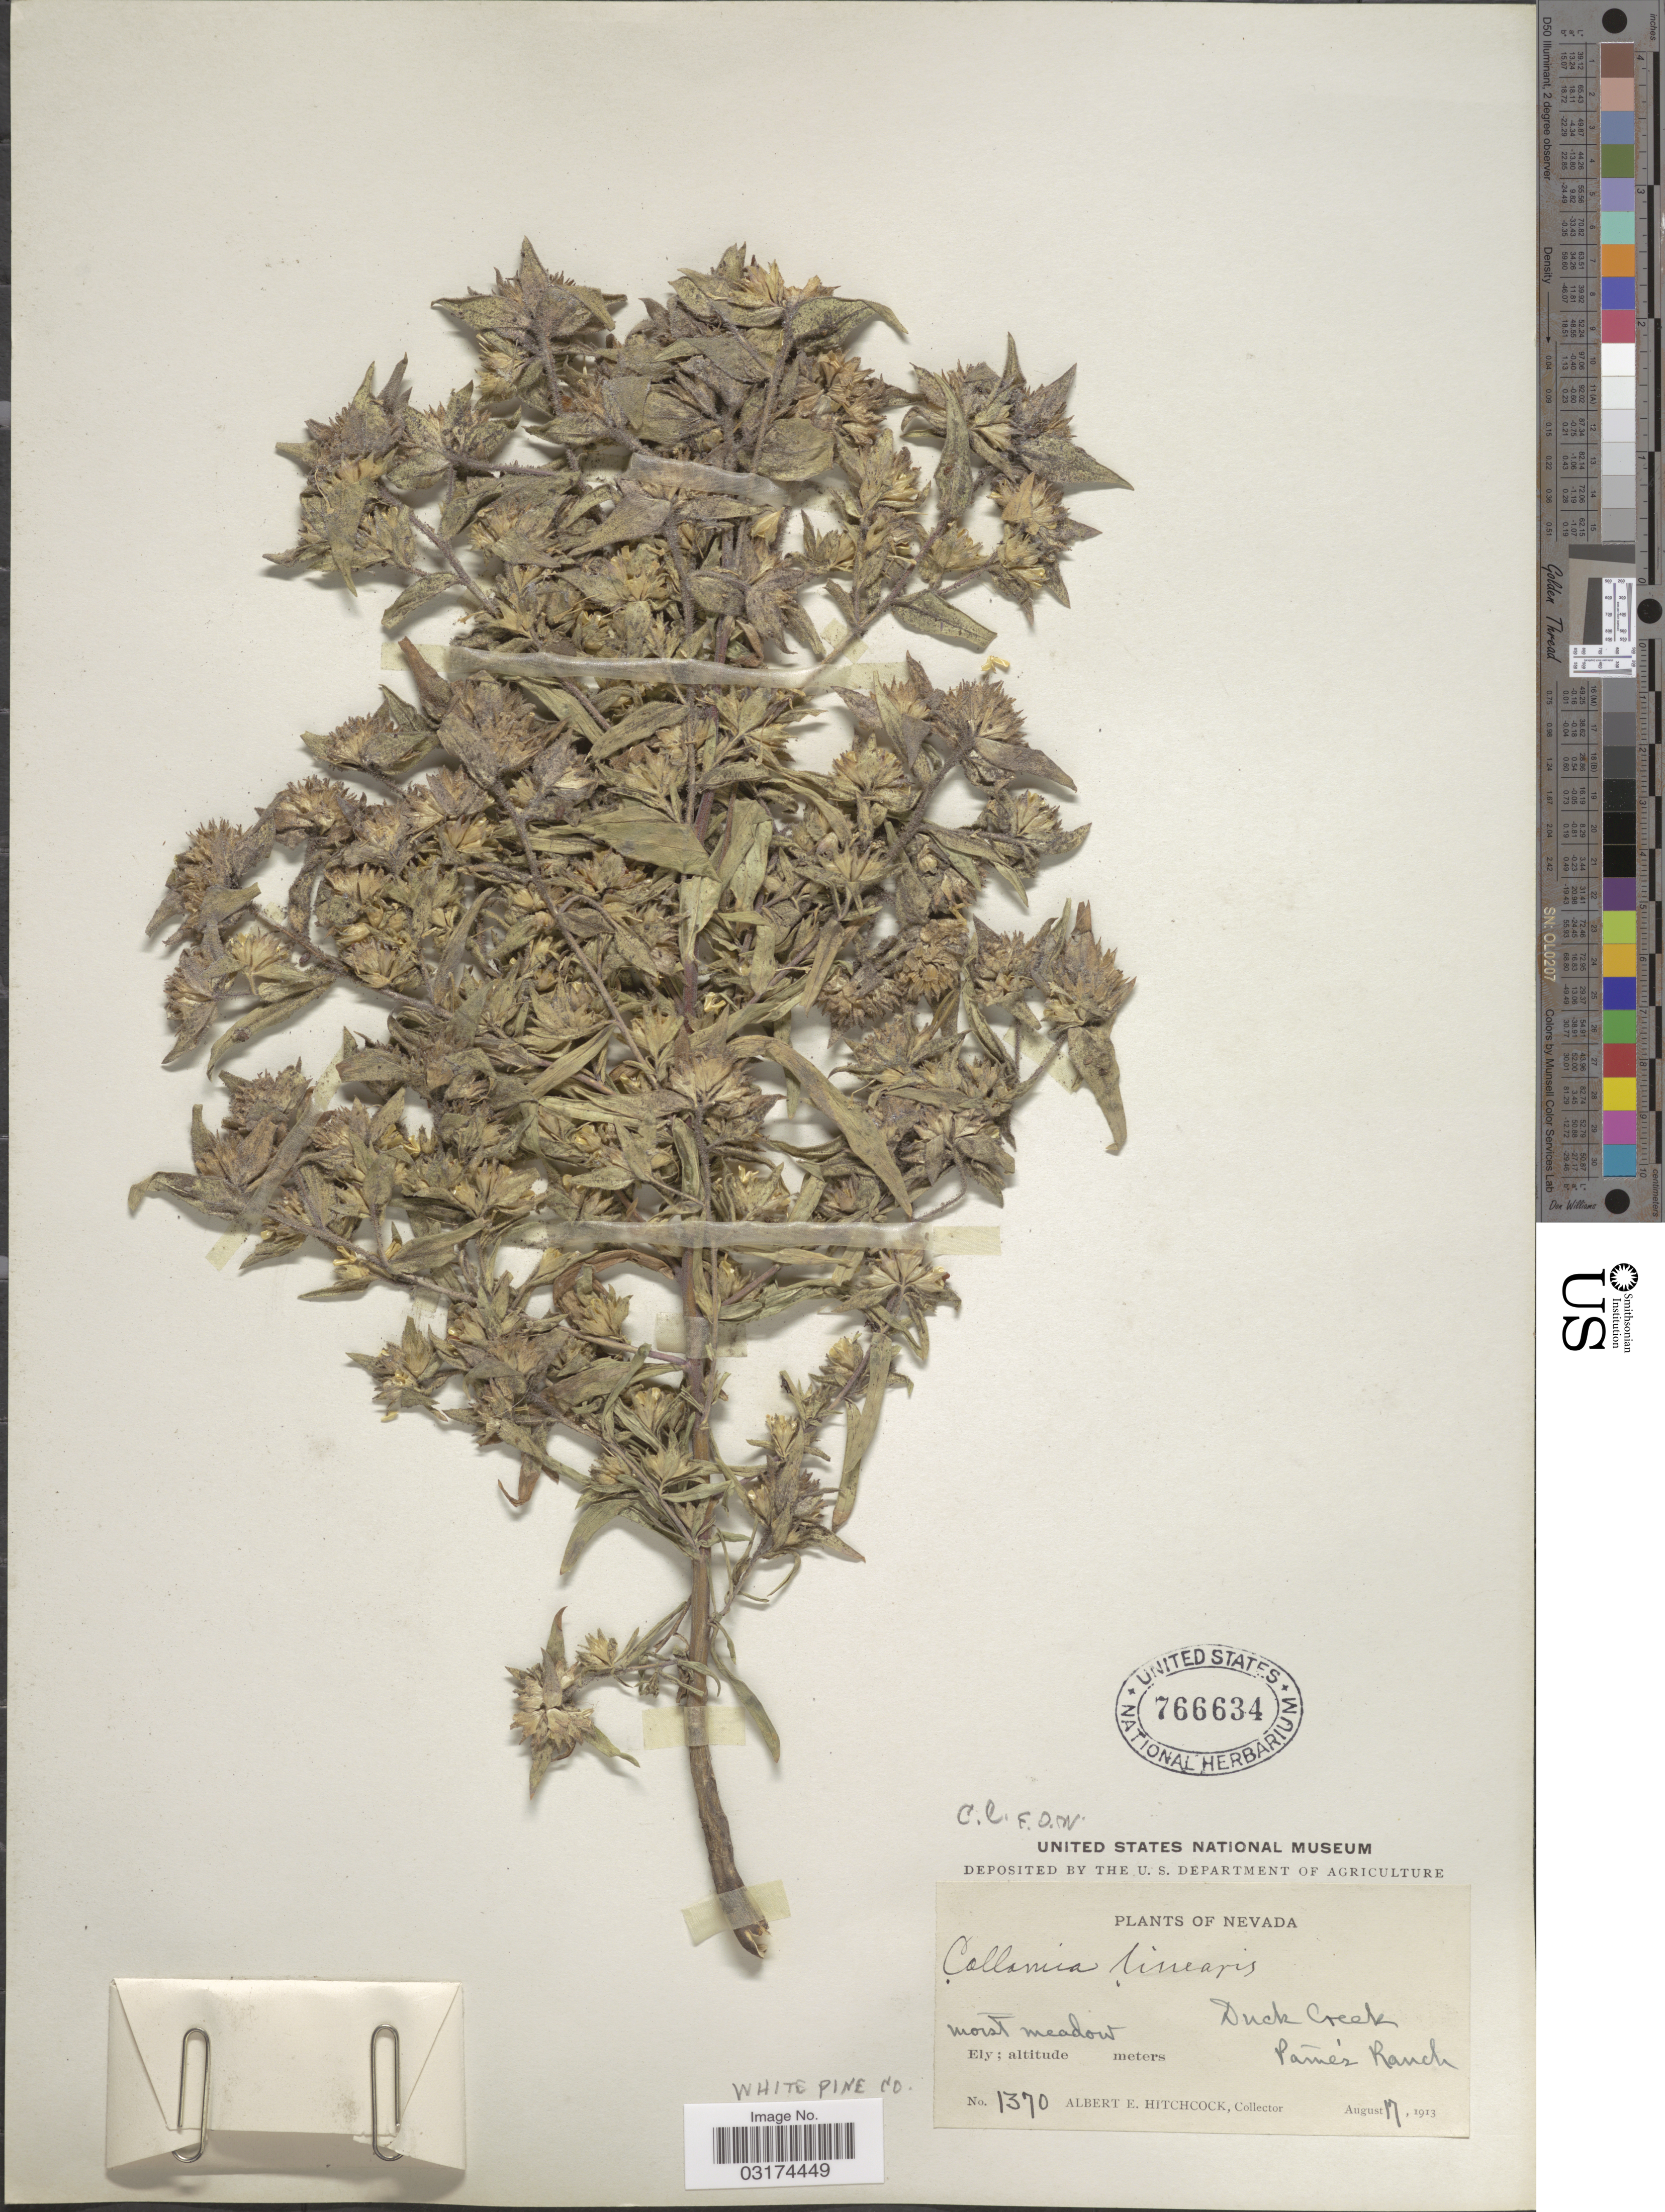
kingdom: Plantae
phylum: Tracheophyta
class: Magnoliopsida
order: Ericales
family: Polemoniaceae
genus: Collomia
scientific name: Collomia linearis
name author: Nutt.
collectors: A. Hitchcock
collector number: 1370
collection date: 1913-08-17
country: United States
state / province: Nevada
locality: Duck Creek. Paine's Ranch. Ely. White Pine Co.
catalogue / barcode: US 766634